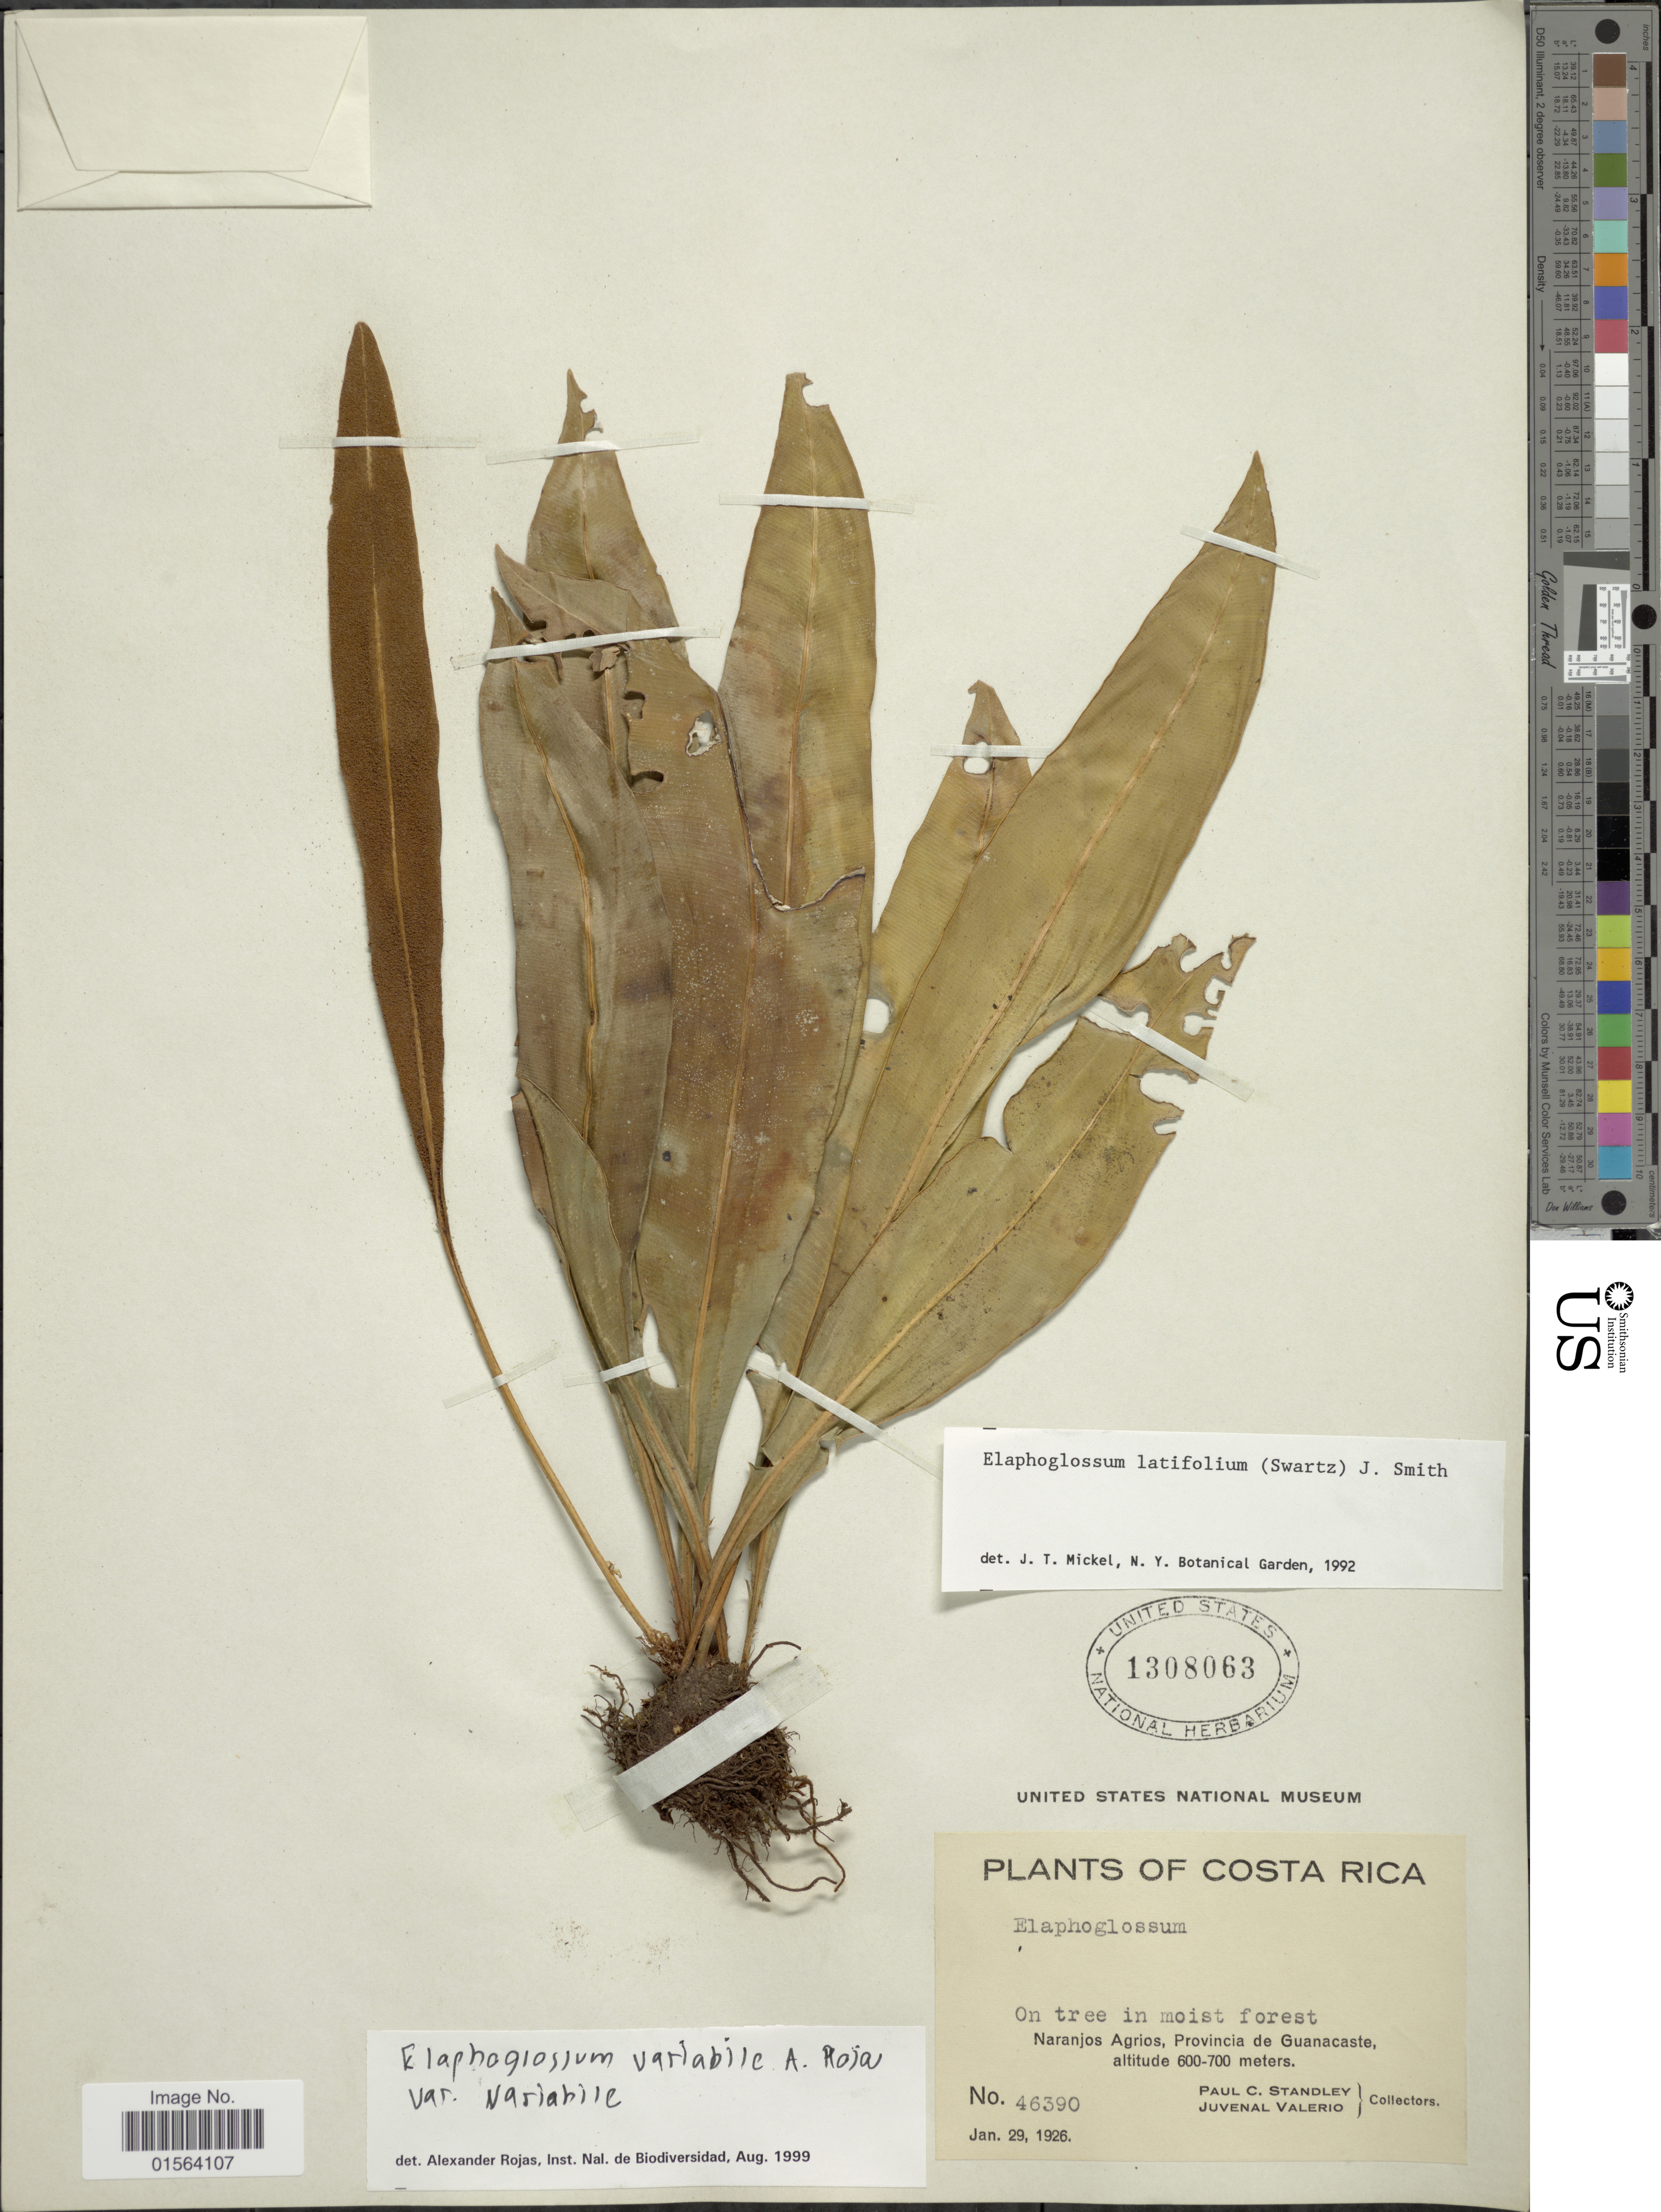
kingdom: Plantae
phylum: Tracheophyta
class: Polypodiopsida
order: Polypodiales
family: Dryopteridaceae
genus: Elaphoglossum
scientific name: Elaphoglossum latifolium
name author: (Sw.) J. Sm.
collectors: P. C. Standley & J. Valerio R.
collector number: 46390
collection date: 1926-01-29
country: Costa Rica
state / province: Guanacaste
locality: Naranjos Agrios, Provincia de Guanacaste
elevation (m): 600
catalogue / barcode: US 1308063